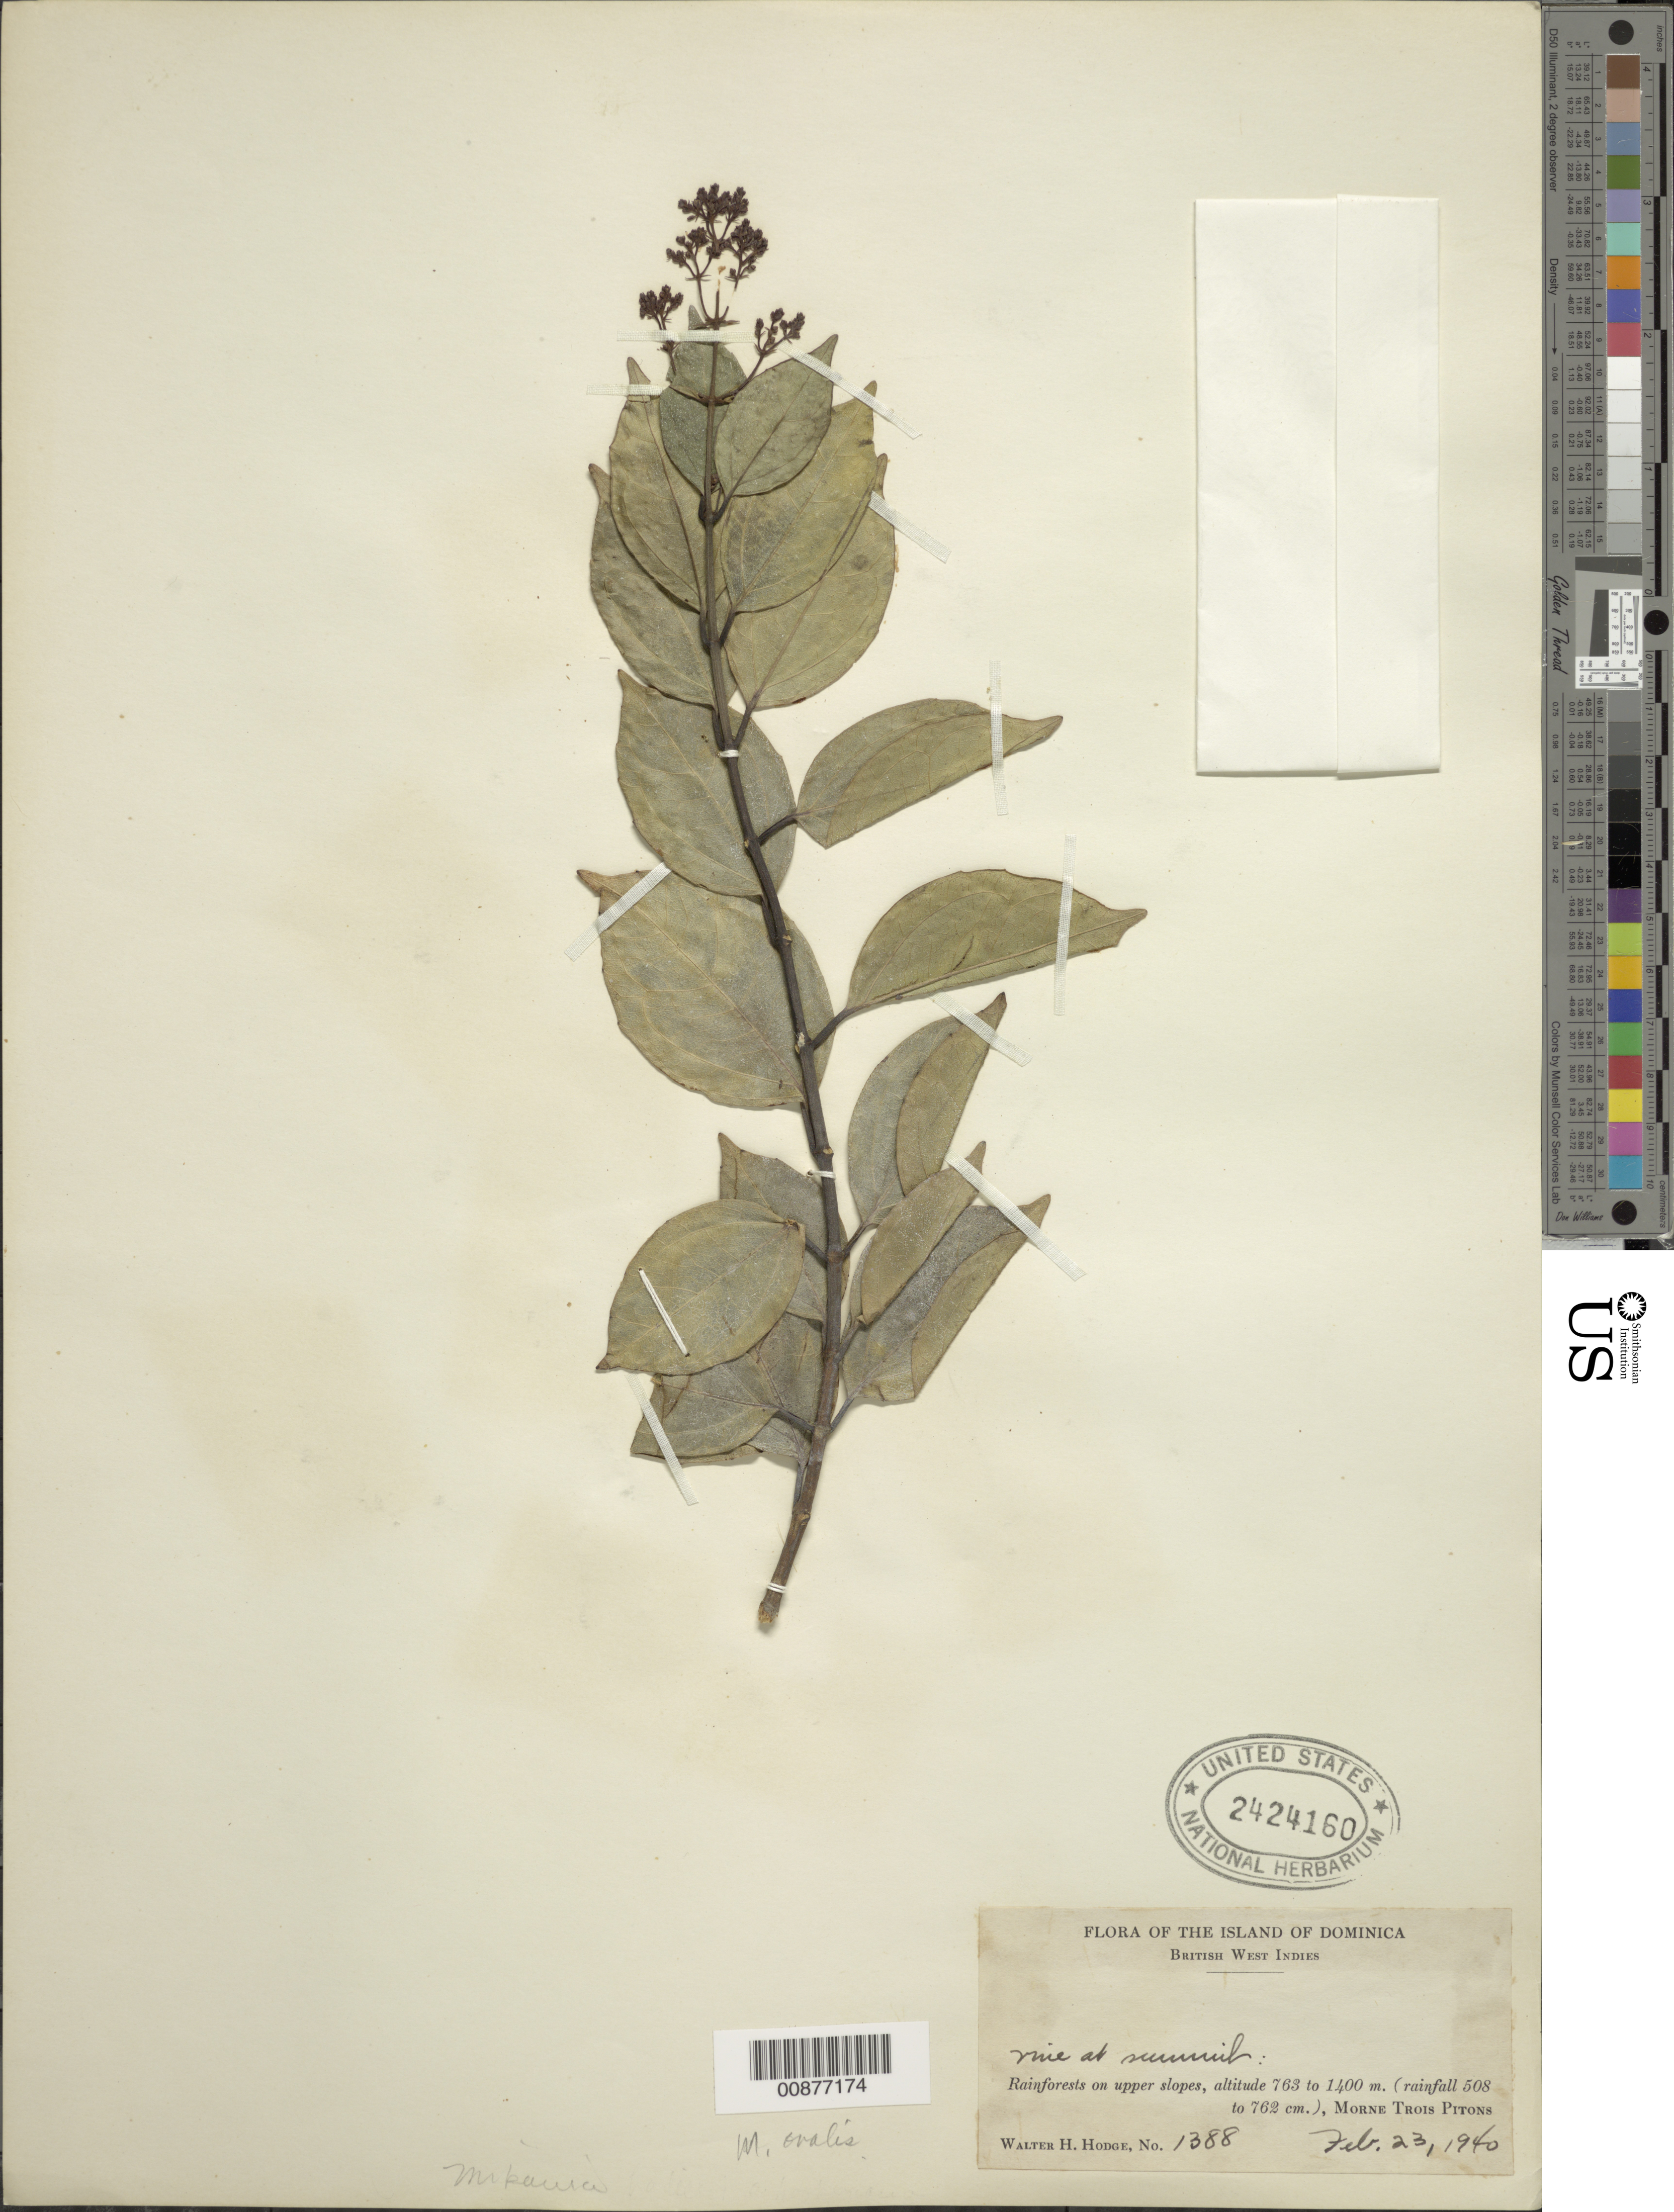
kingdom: Plantae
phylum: Tracheophyta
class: Magnoliopsida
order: Asterales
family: Asteraceae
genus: Mikania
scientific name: Mikania ovalis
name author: Griseb.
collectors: W. Hodge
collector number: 1388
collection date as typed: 23 Feb 1940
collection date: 1940-02-23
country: Dominica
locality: Upper slopes Morne Trois Pitons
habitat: Rainforest at summit (rainfall 508-762 cm)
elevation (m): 763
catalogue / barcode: US 2424160